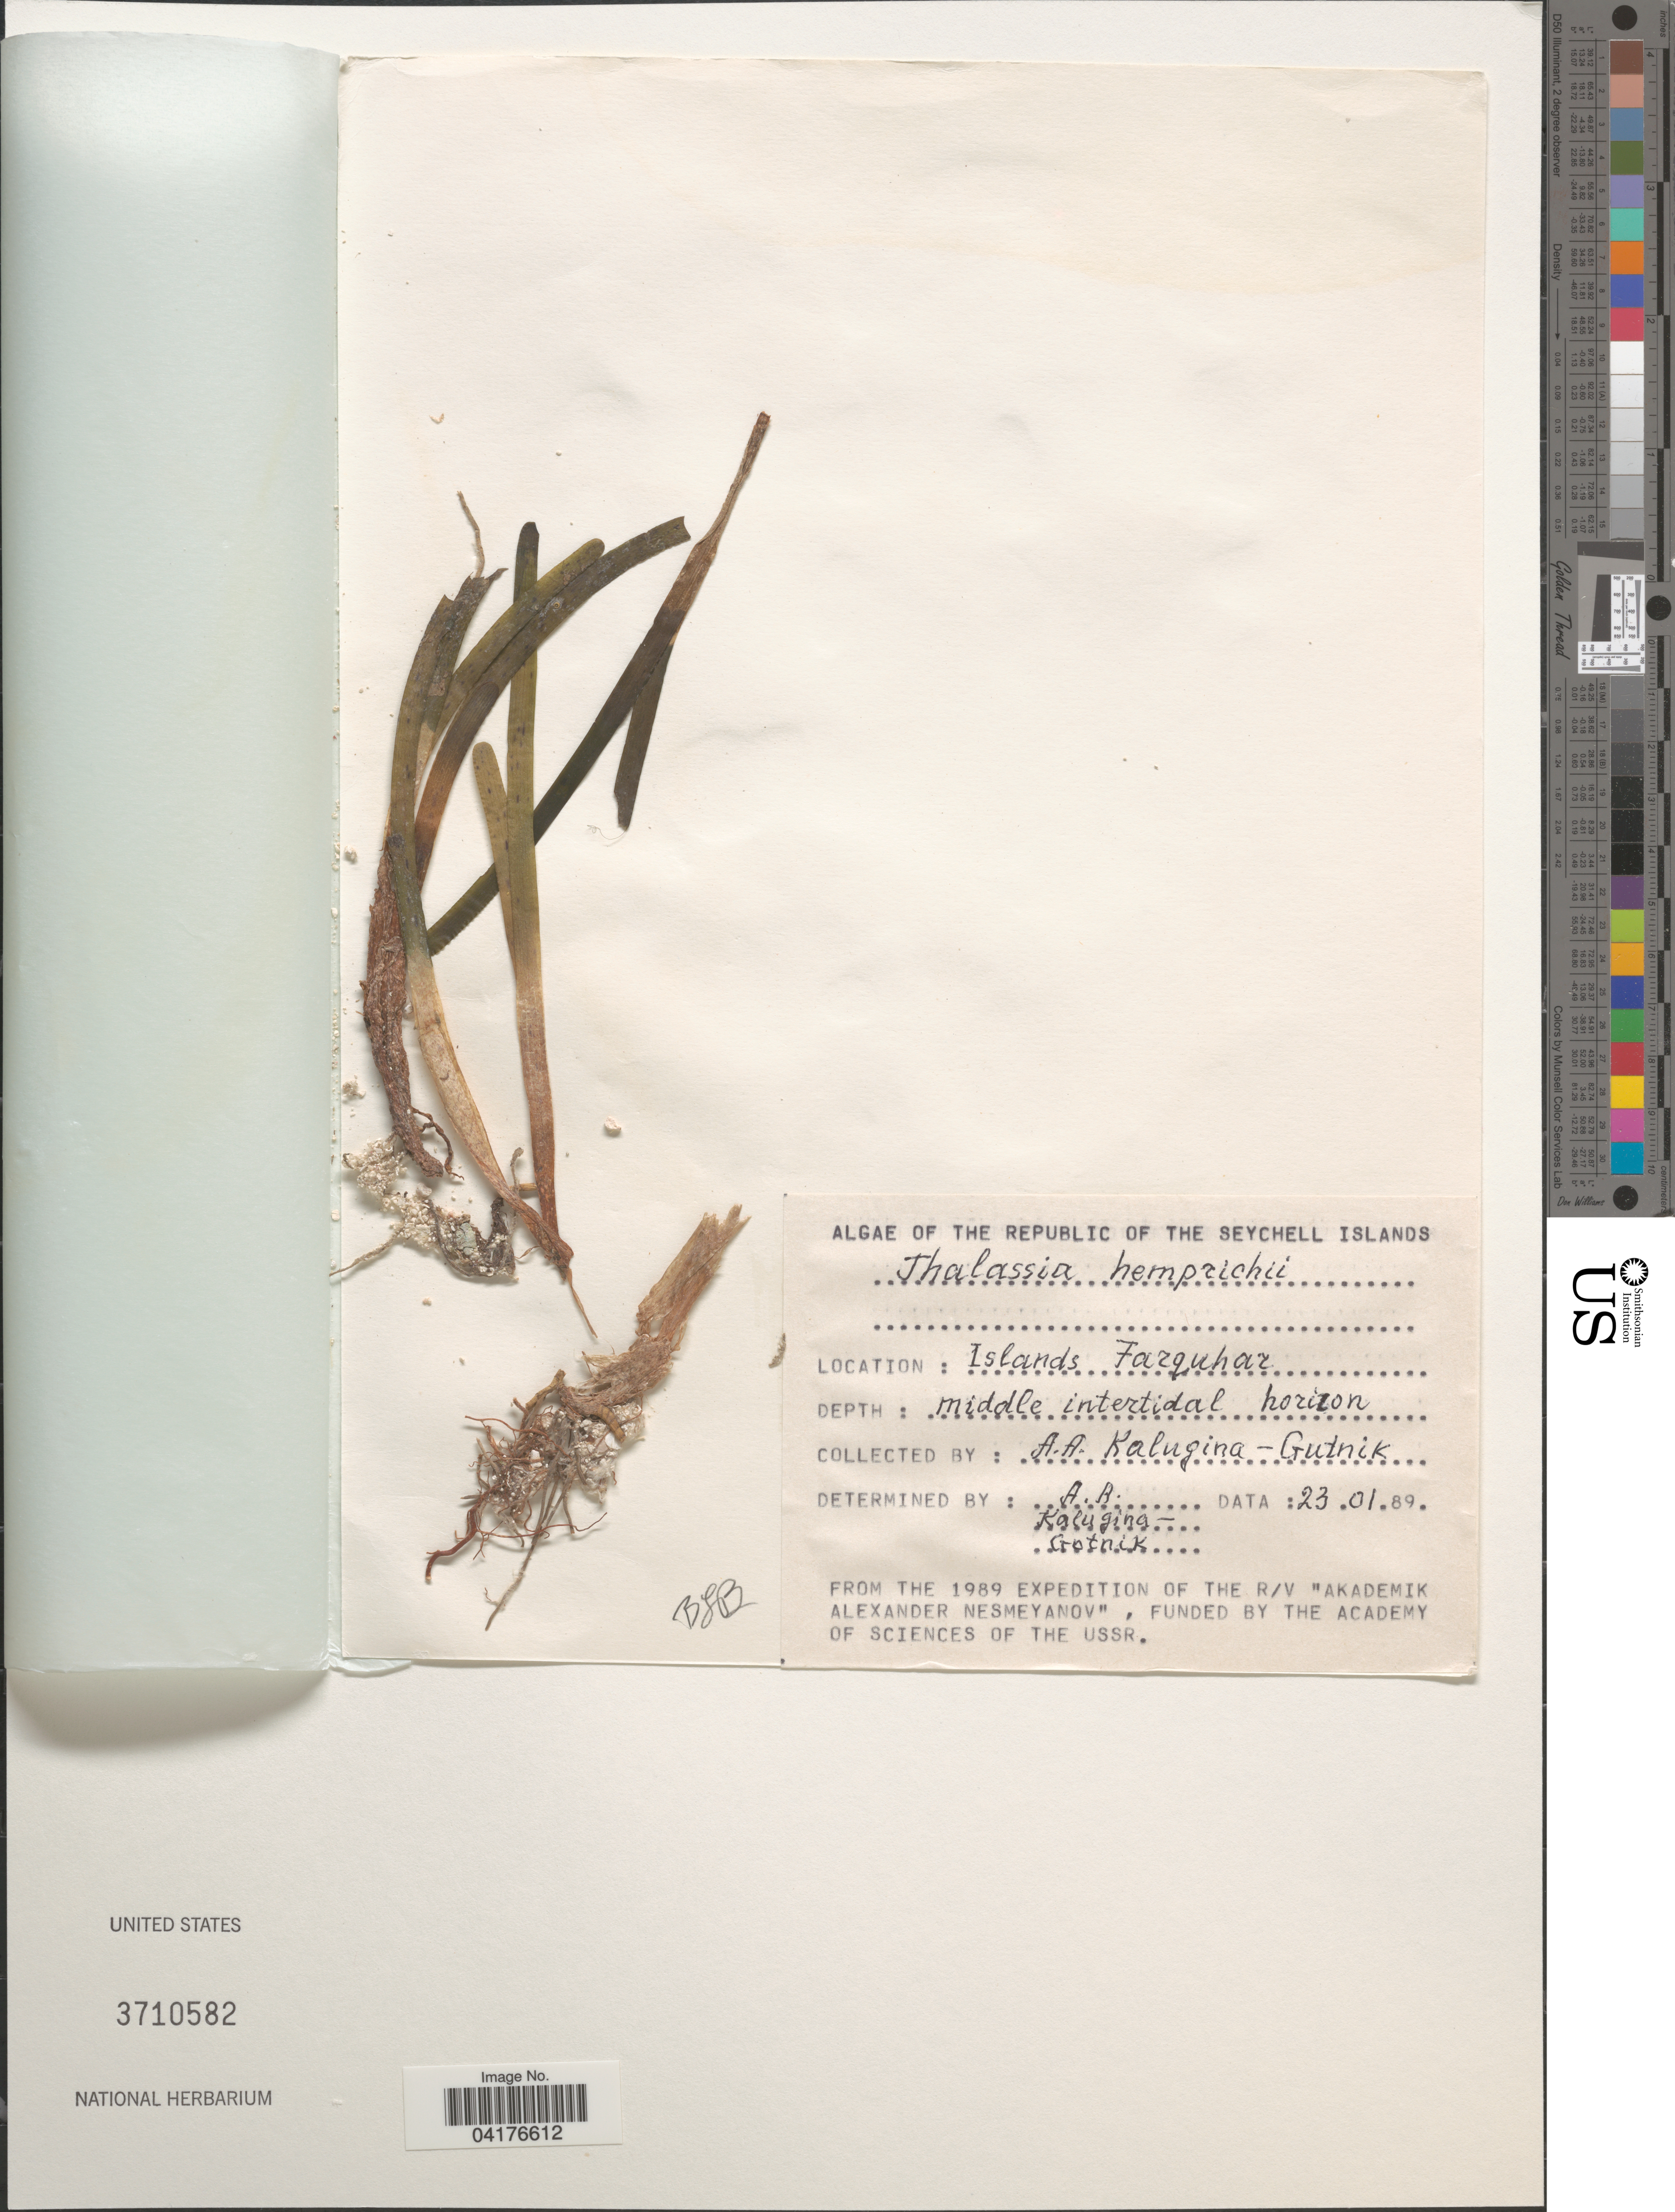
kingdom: Plantae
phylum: Tracheophyta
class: Liliopsida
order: Alismatales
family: Hydrocharitaceae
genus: Thalassia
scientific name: Thalassia hemprichii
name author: Asch.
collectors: A. Kalugina-Gotnik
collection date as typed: Transcribed d/m/y: 23/1/89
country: Seychelles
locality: Republic of the Seychell Islands. Islands Farquhar. 1989 Expedition of the R/V "Akademik Alexander Nesmeyanov".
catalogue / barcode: US 3710582